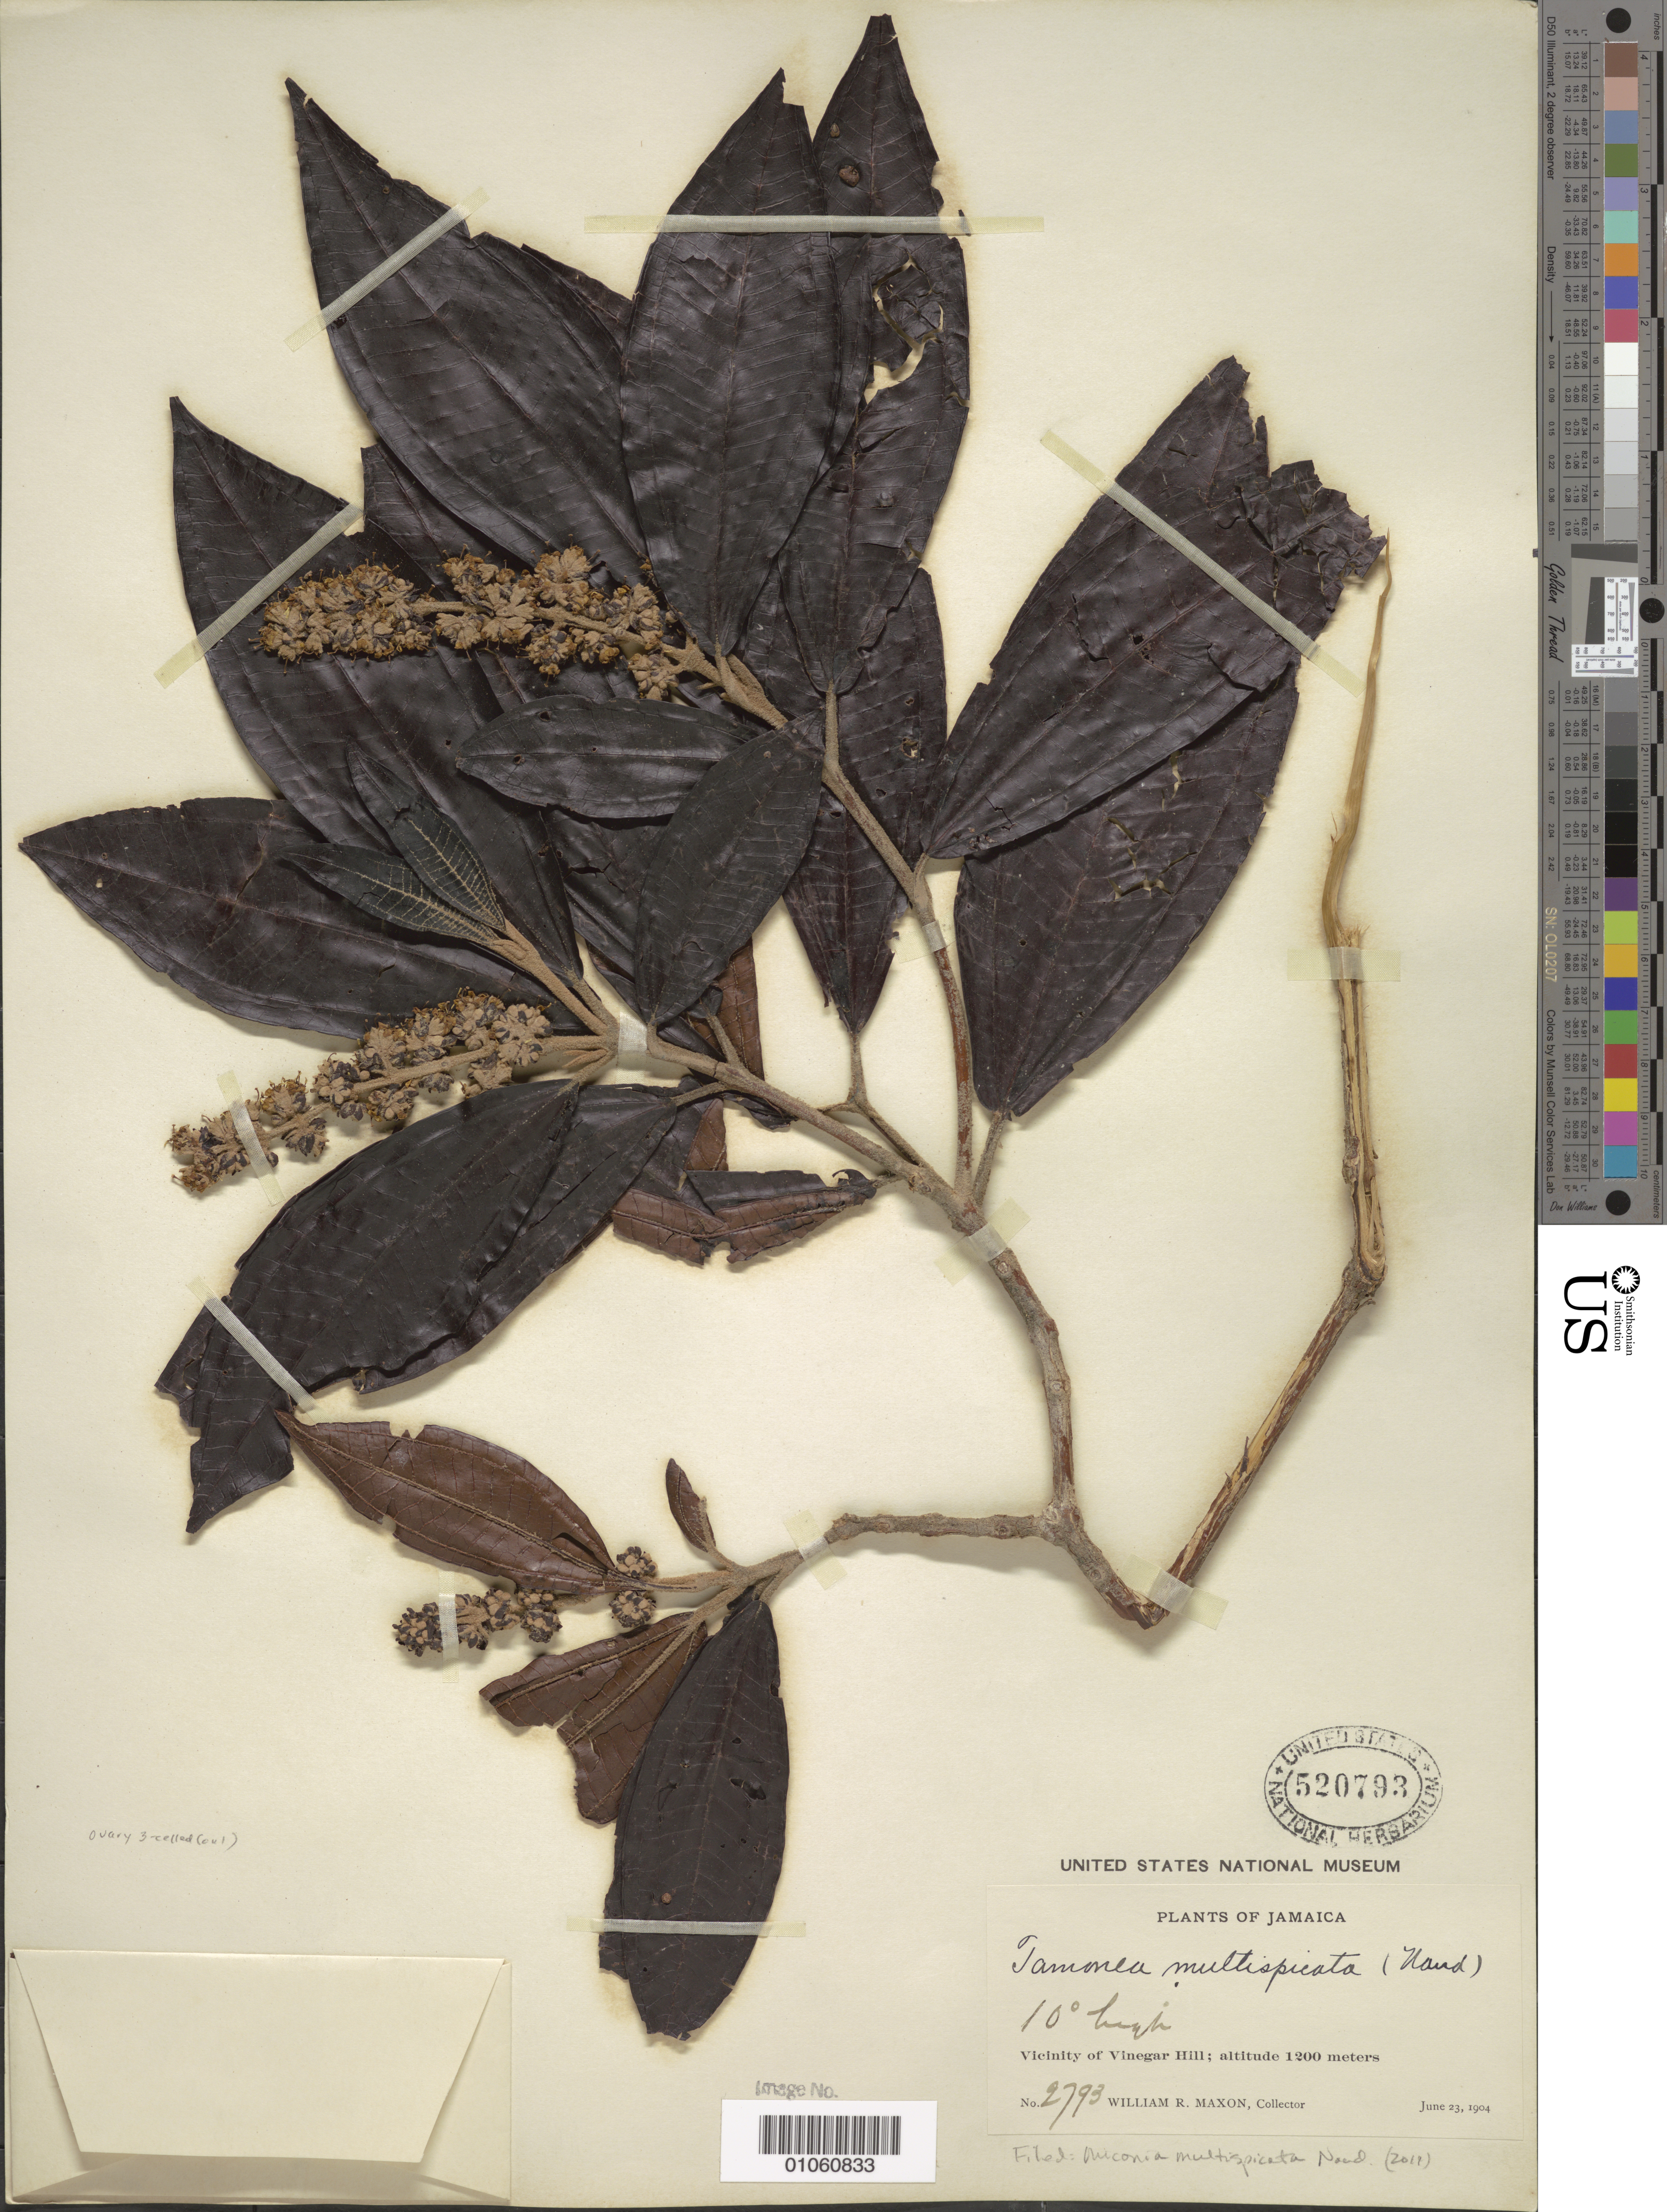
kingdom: Plantae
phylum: Tracheophyta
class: Magnoliopsida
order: Myrtales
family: Melastomataceae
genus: Miconia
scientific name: Miconia multispicata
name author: Naudin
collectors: W. R. Maxon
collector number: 2793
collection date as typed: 23 Jun 1904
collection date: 1904-06-23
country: Jamaica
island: Jamaica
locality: Vinegar Hill vicinity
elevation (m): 1200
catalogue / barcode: US 520793